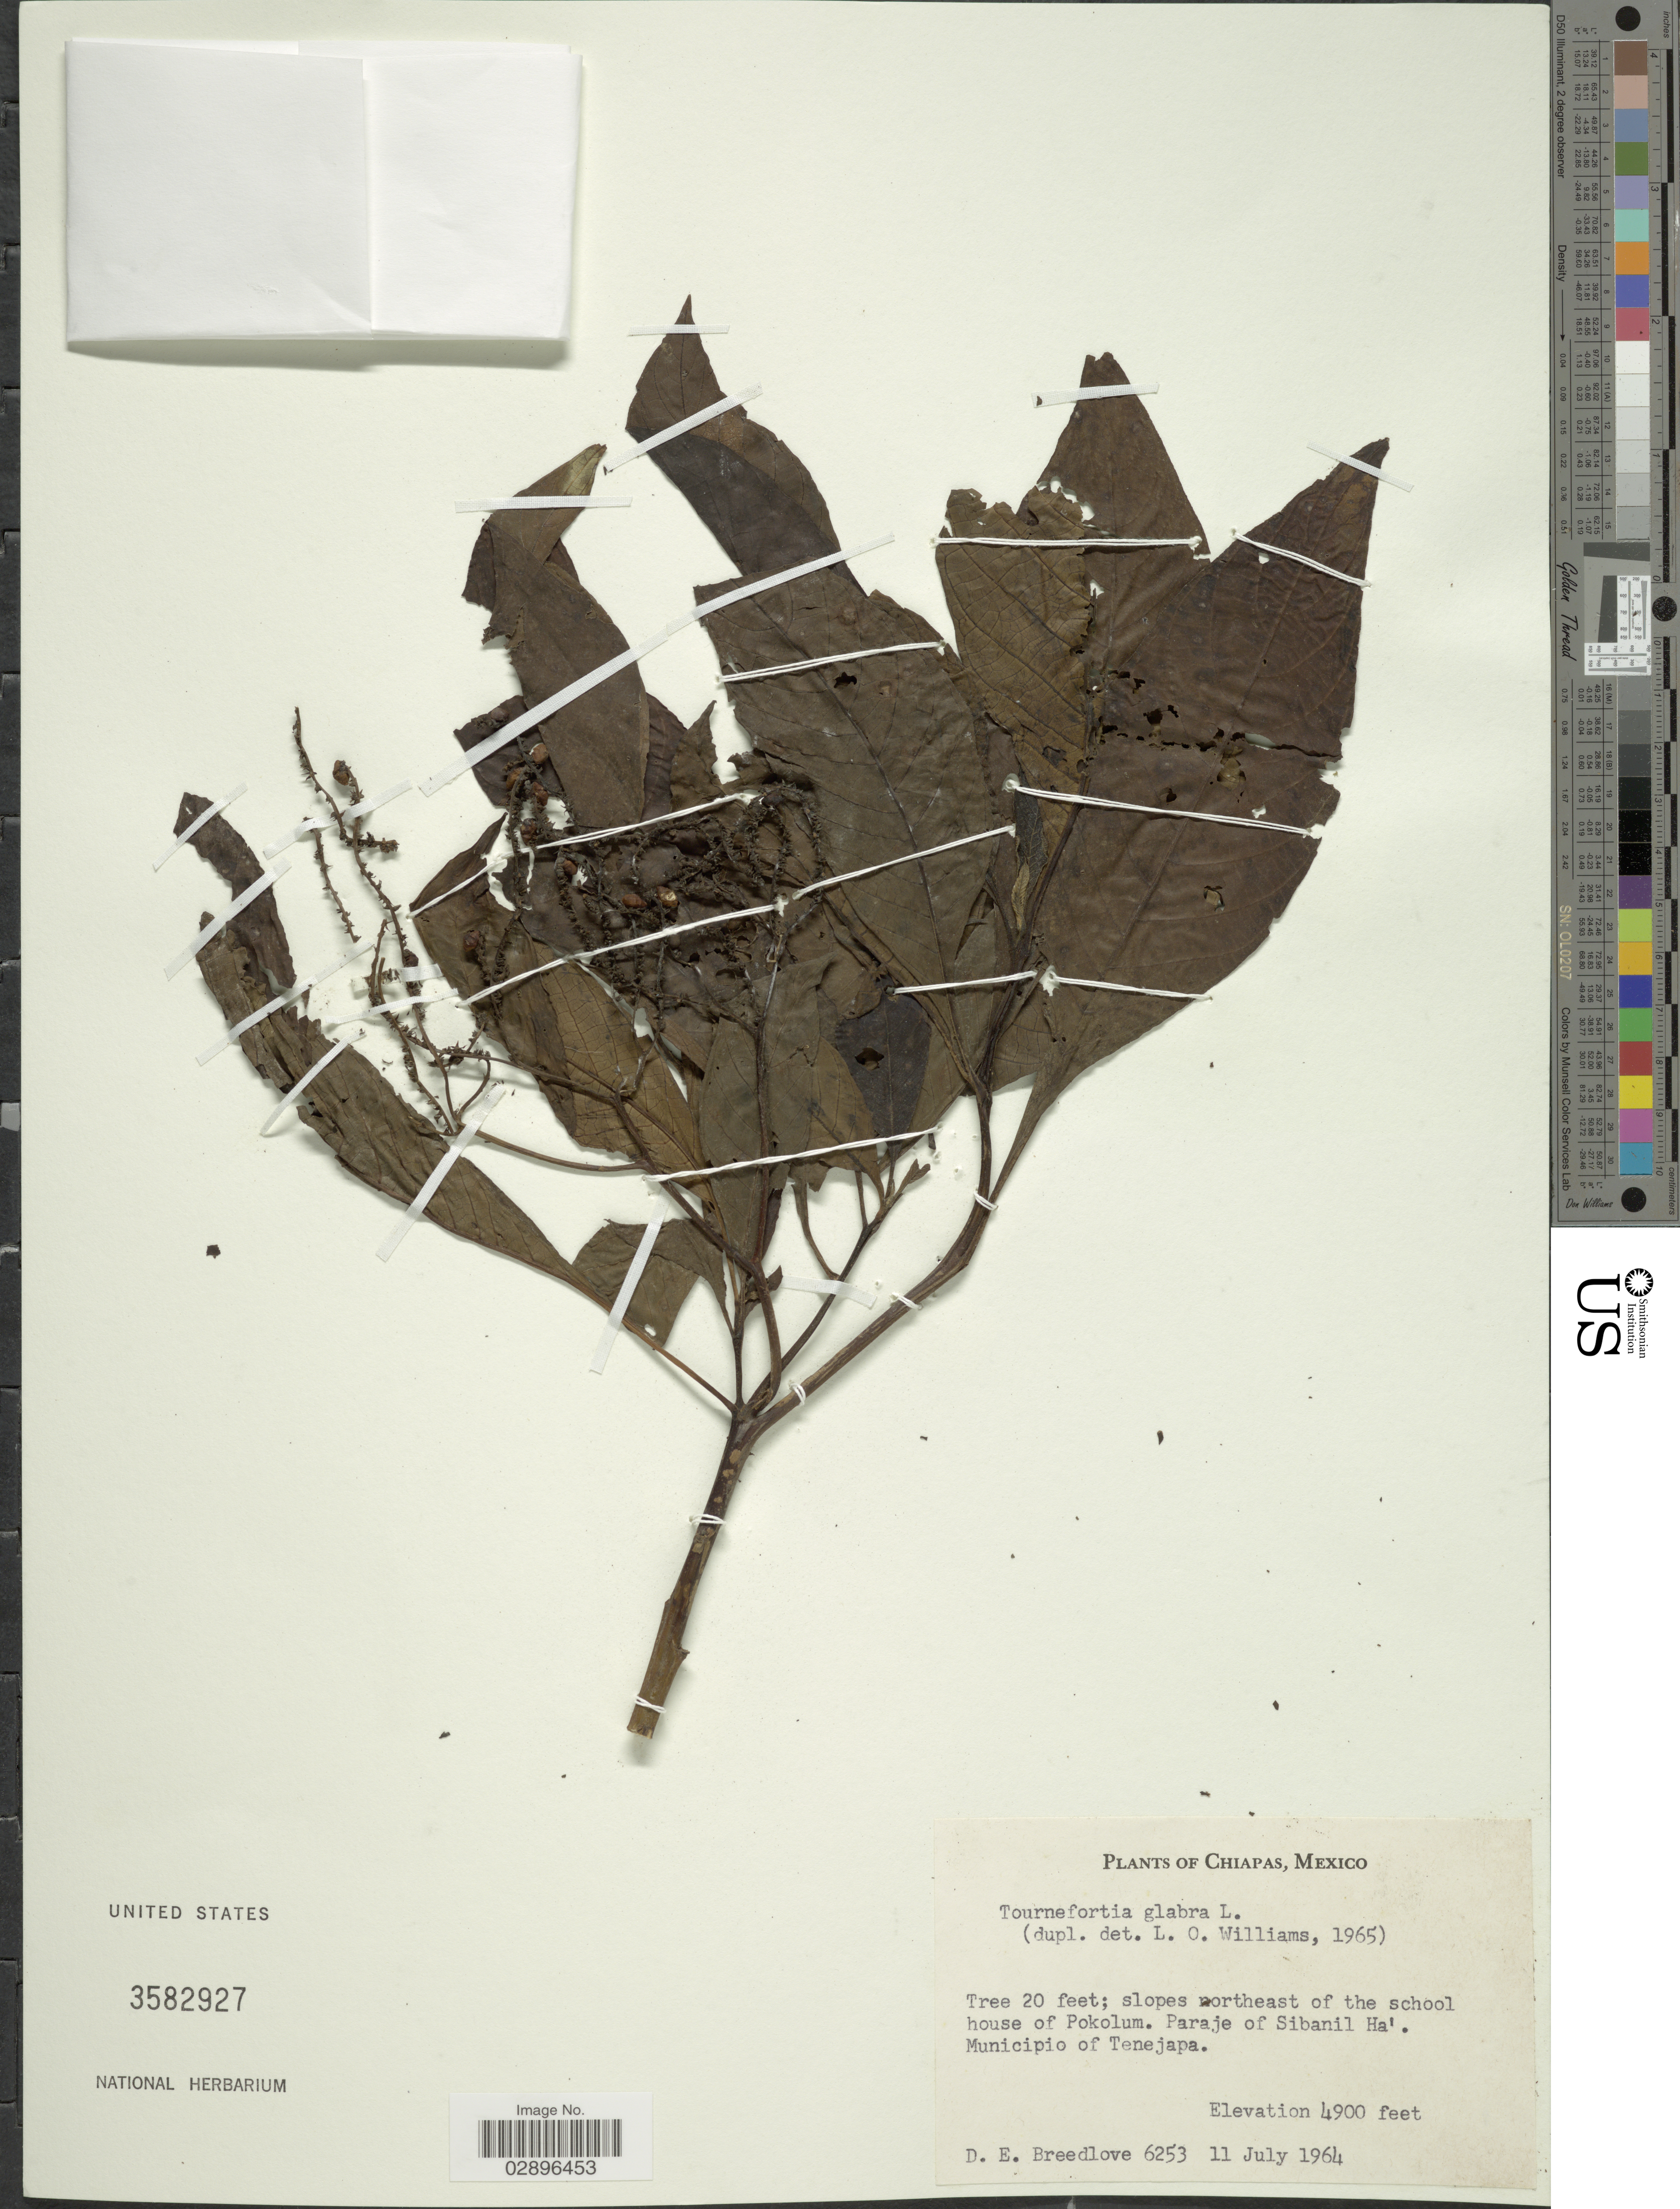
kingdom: Plantae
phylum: Tracheophyta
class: Magnoliopsida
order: Boraginales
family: Heliotropiaceae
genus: Tournefortia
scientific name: Tournefortia glabra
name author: L.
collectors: D. E. Breedlove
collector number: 6253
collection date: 1964-07-11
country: Mexico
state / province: Chiapas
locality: Slopes northeast of the school house of Pokolum. Paraje of Sibanil Ha'. Municipio of Tenejapa.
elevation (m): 1494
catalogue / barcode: US 3582927